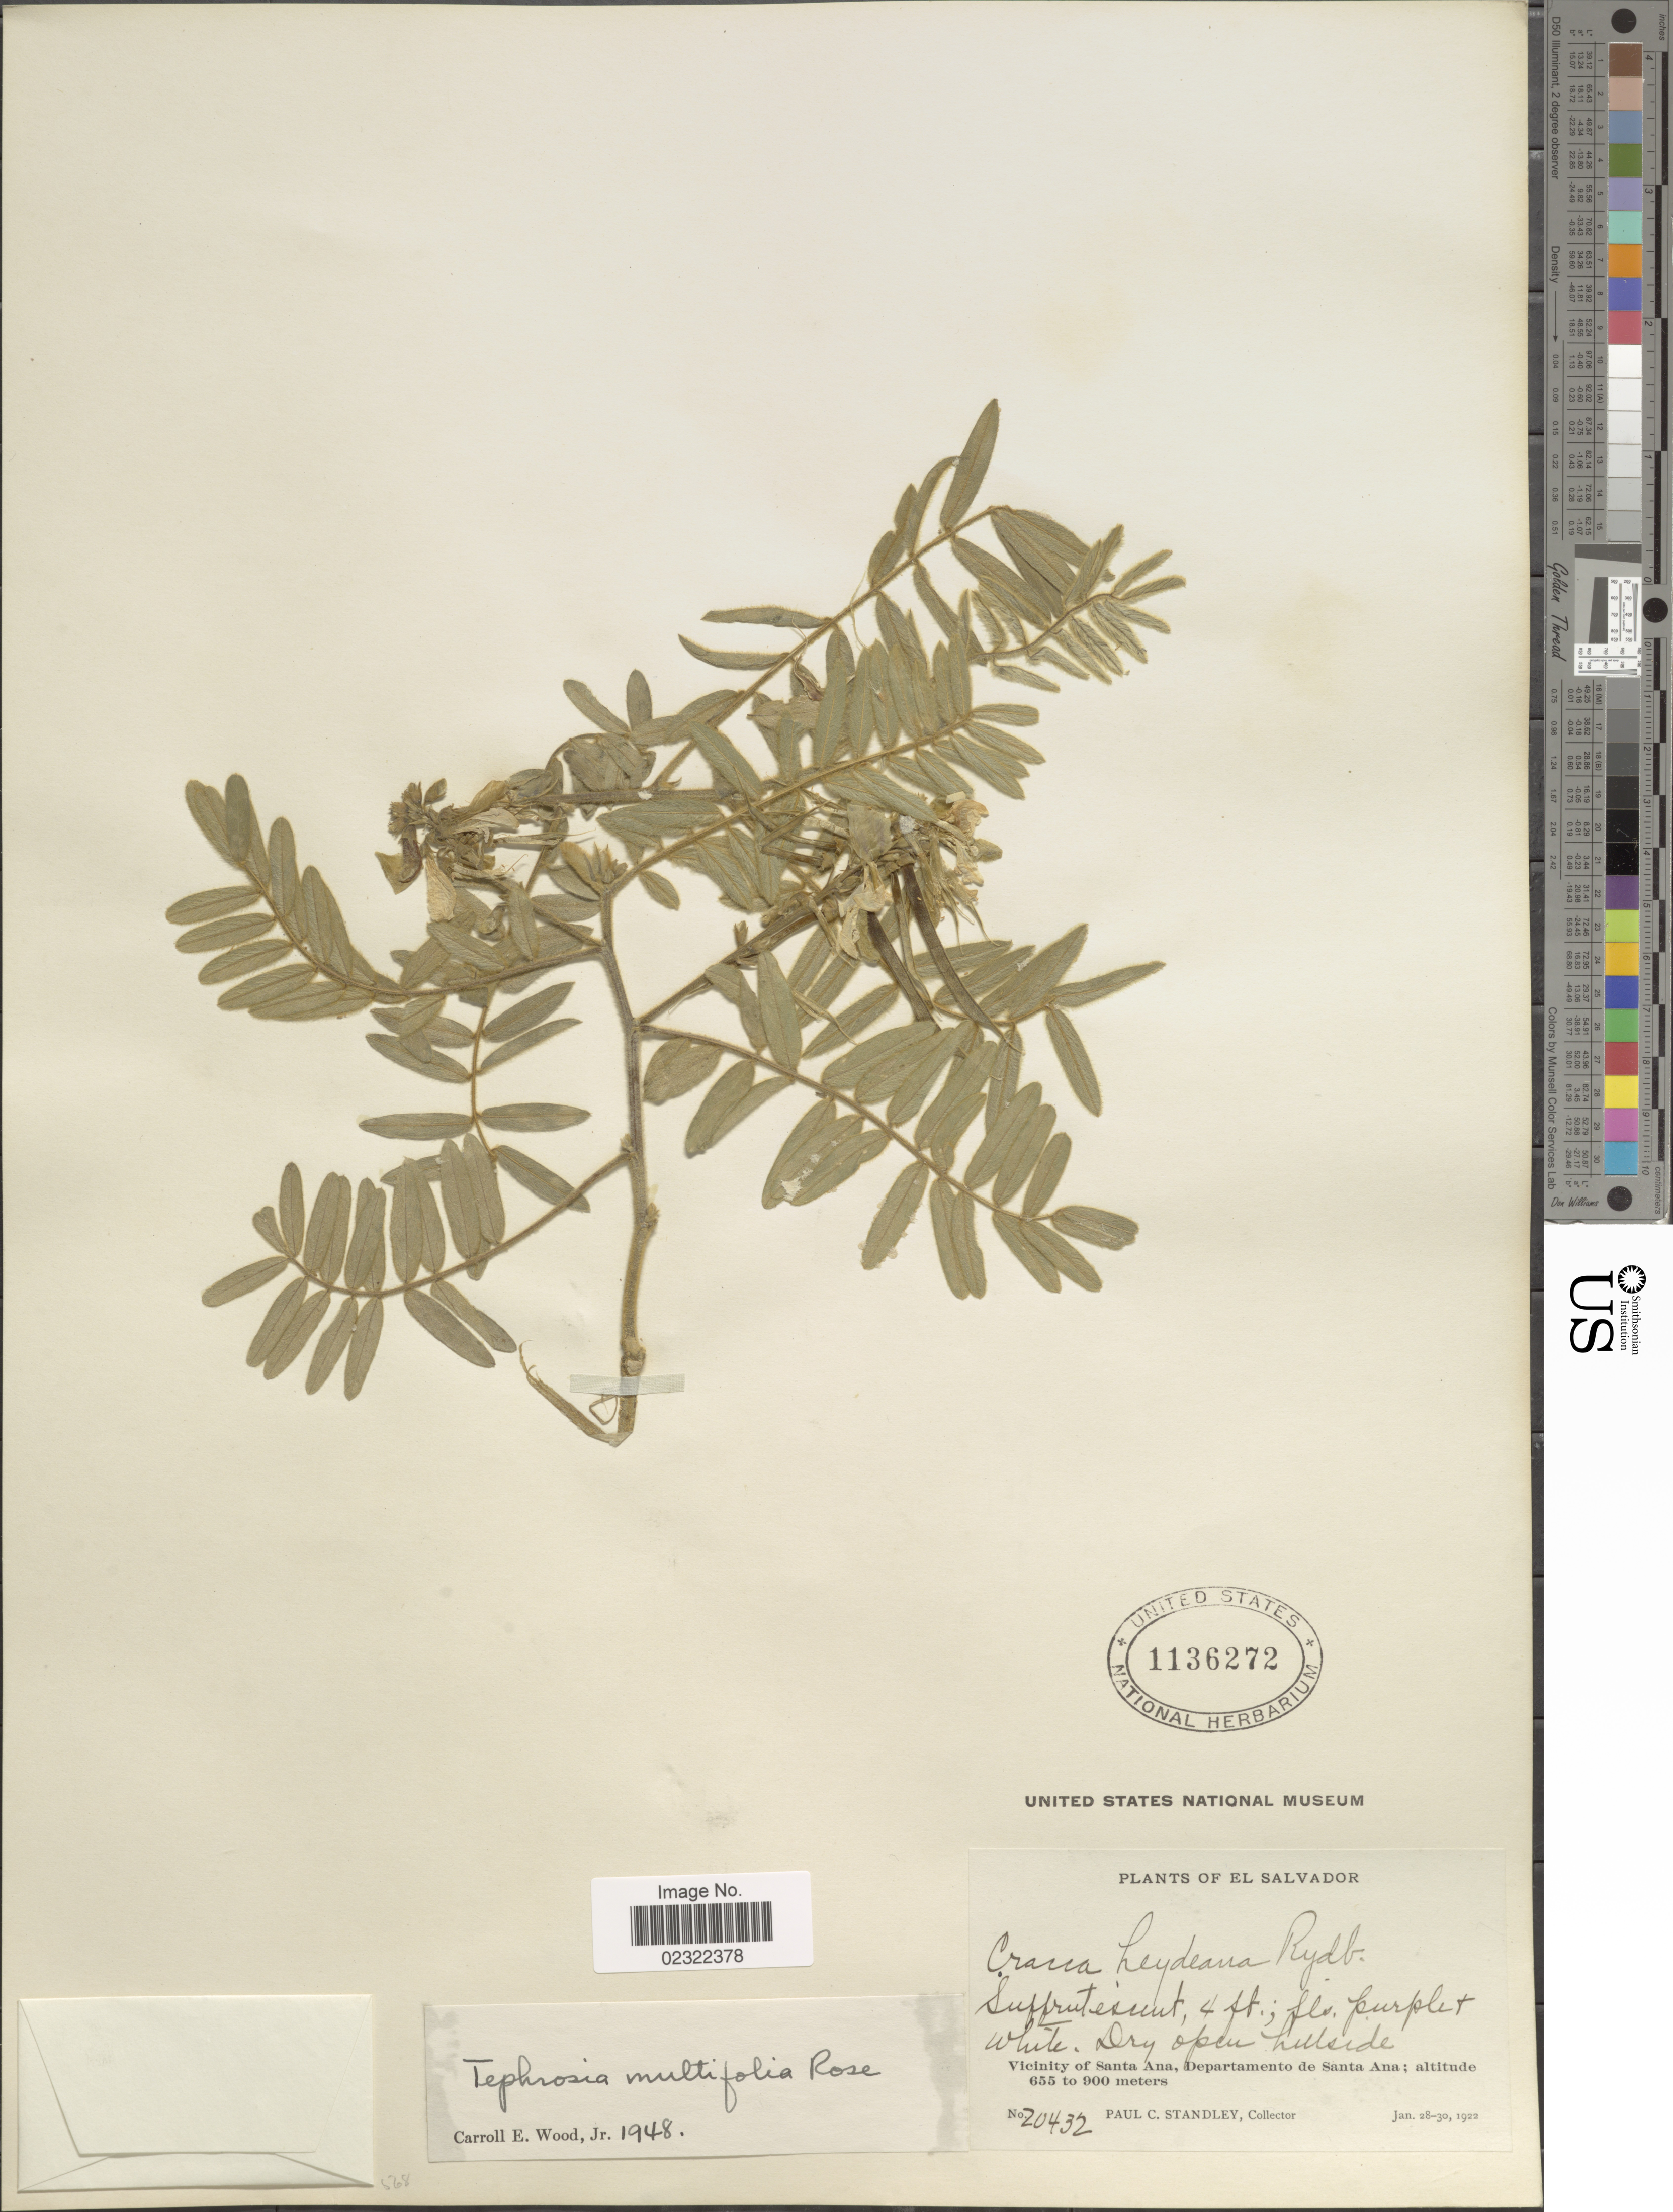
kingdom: Plantae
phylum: Tracheophyta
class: Magnoliopsida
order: Fabales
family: Fabaceae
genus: Tephrosia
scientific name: Tephrosia multifolia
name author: Rose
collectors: P. C. Standley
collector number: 20432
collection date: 1922-01-28/1922-01-30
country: El Salvador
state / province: Santa Ana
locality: El Salvador, Vicinity of Santa Ana, Departamento de Santa Ana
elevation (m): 655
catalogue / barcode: US 1136272